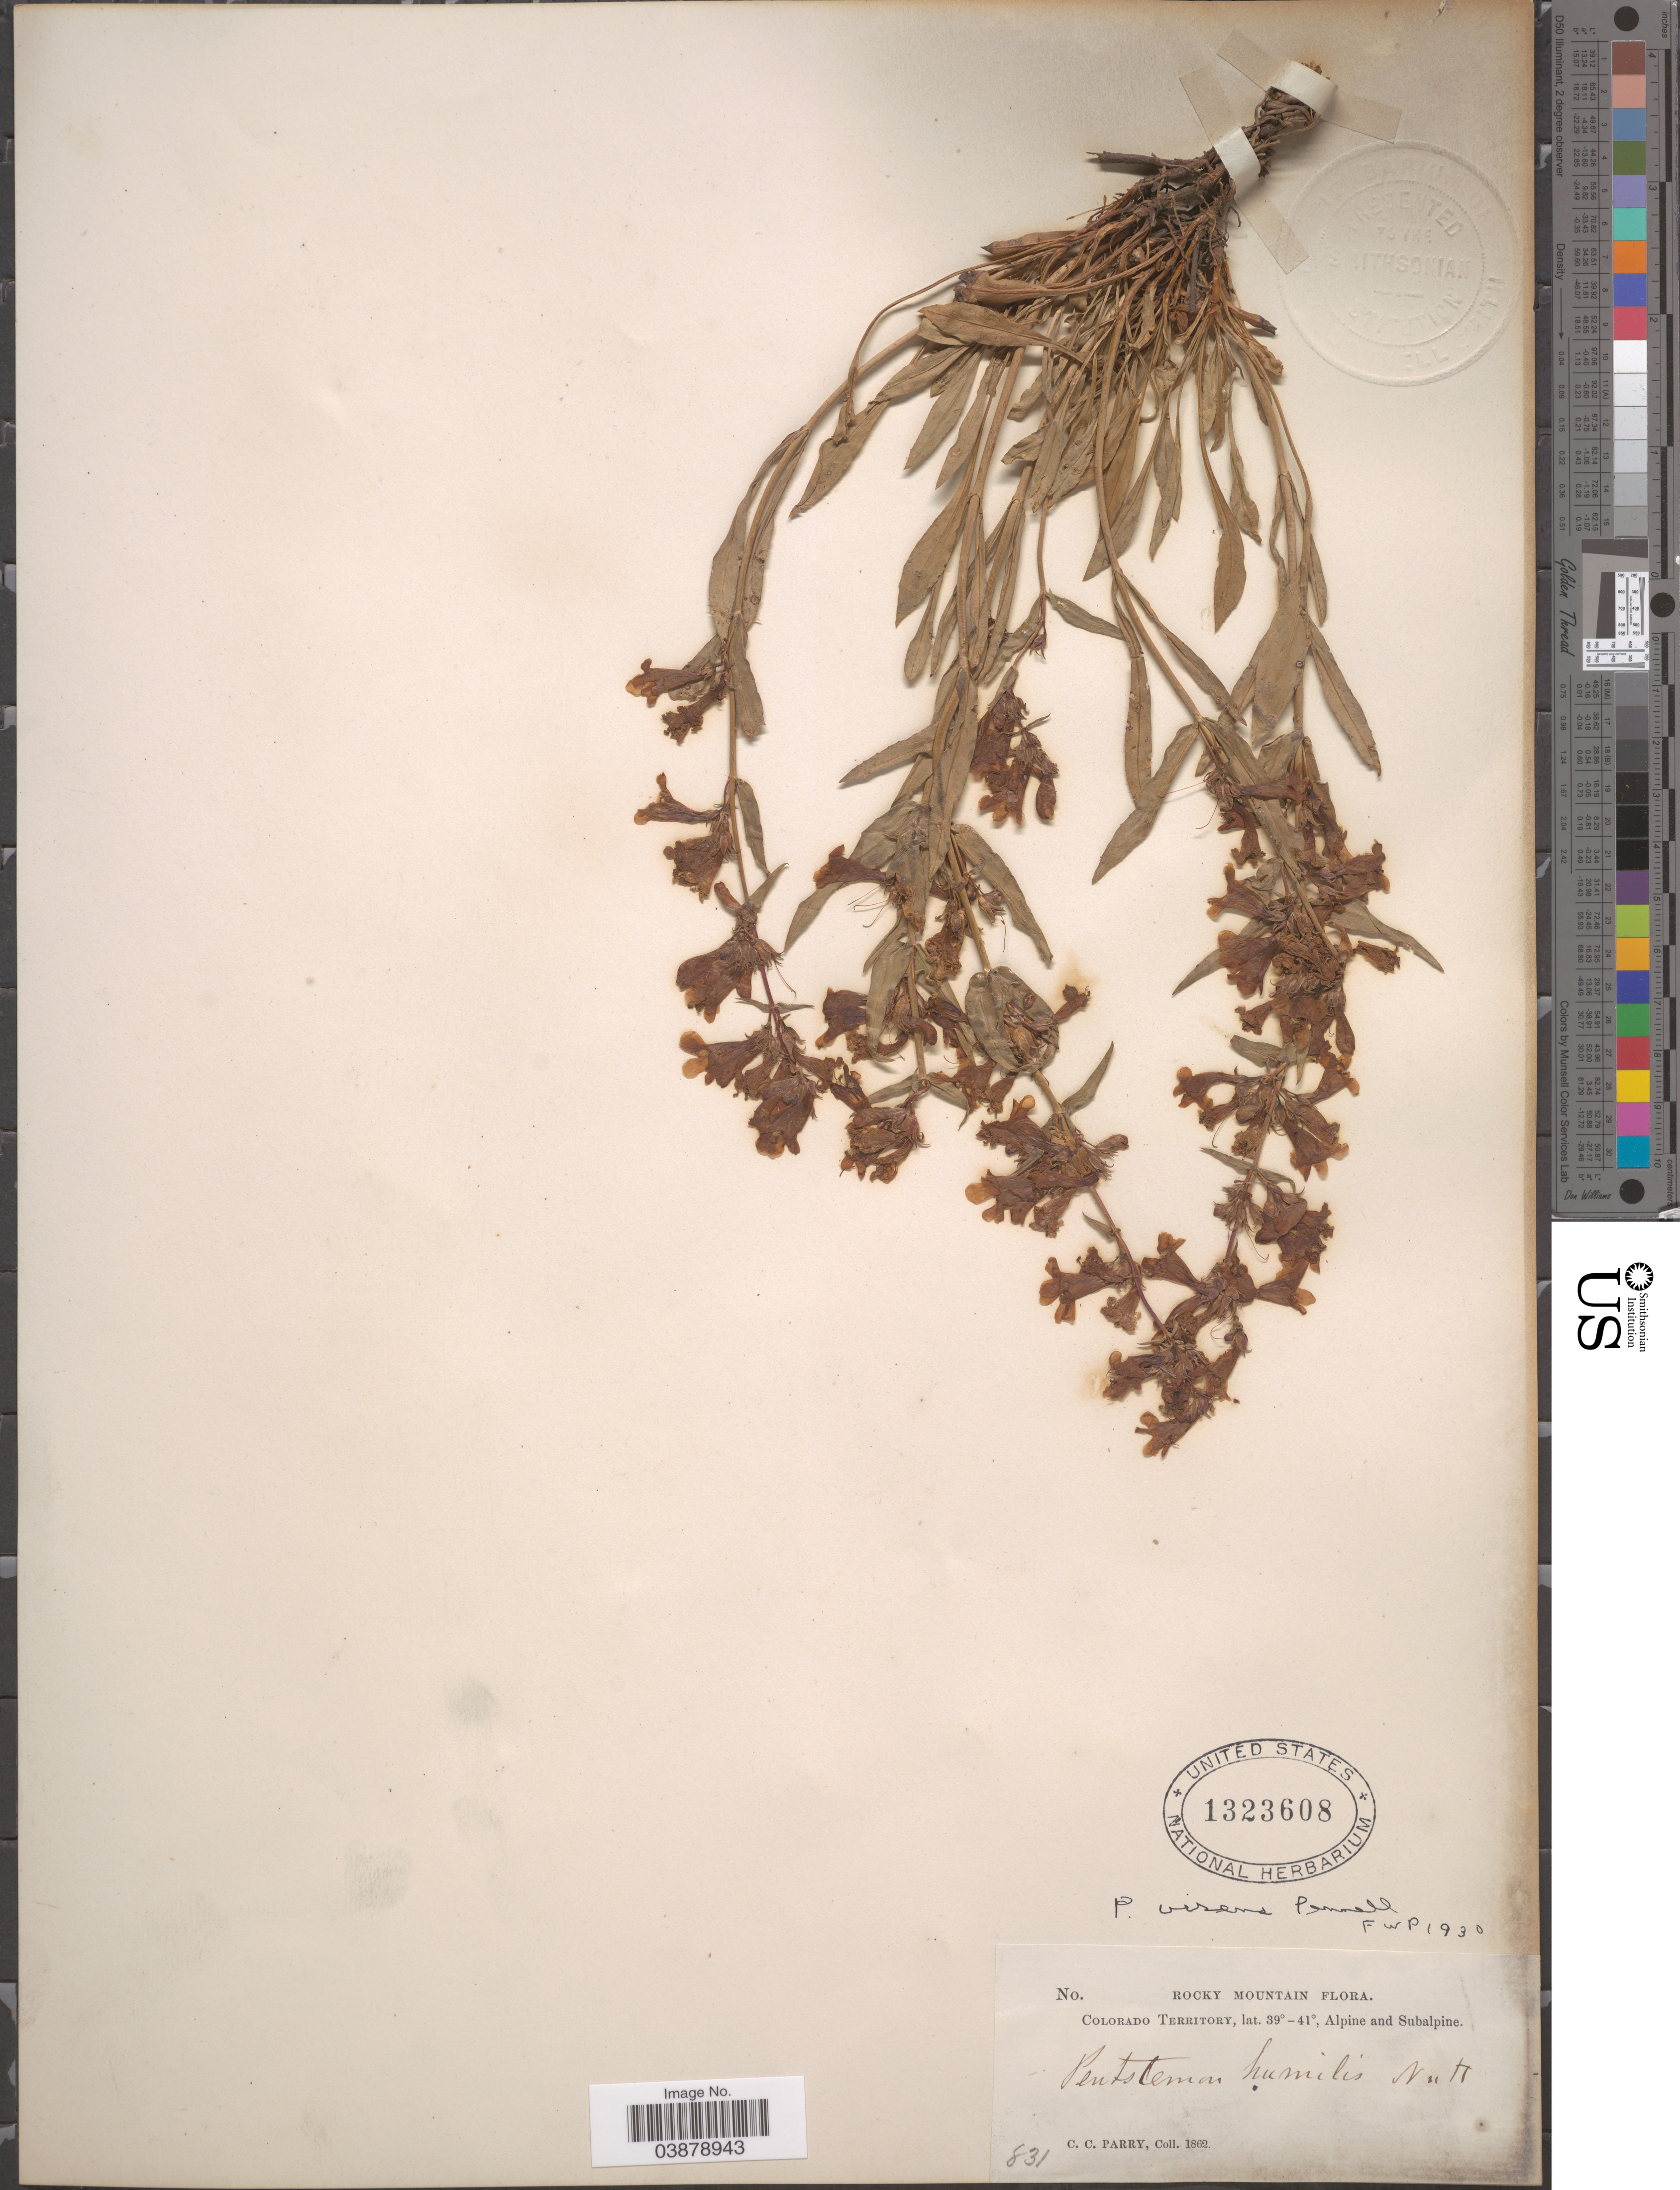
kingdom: Plantae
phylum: Tracheophyta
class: Magnoliopsida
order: Lamiales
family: Plantaginaceae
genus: Penstemon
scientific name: Penstemon virens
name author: Pennell ex Rydb.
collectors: C. C. Parry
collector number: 831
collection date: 1862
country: United States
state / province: Colorado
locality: Rocky Mountain. Colorado Territory. Alpine and Subalpine.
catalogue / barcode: US 1323608